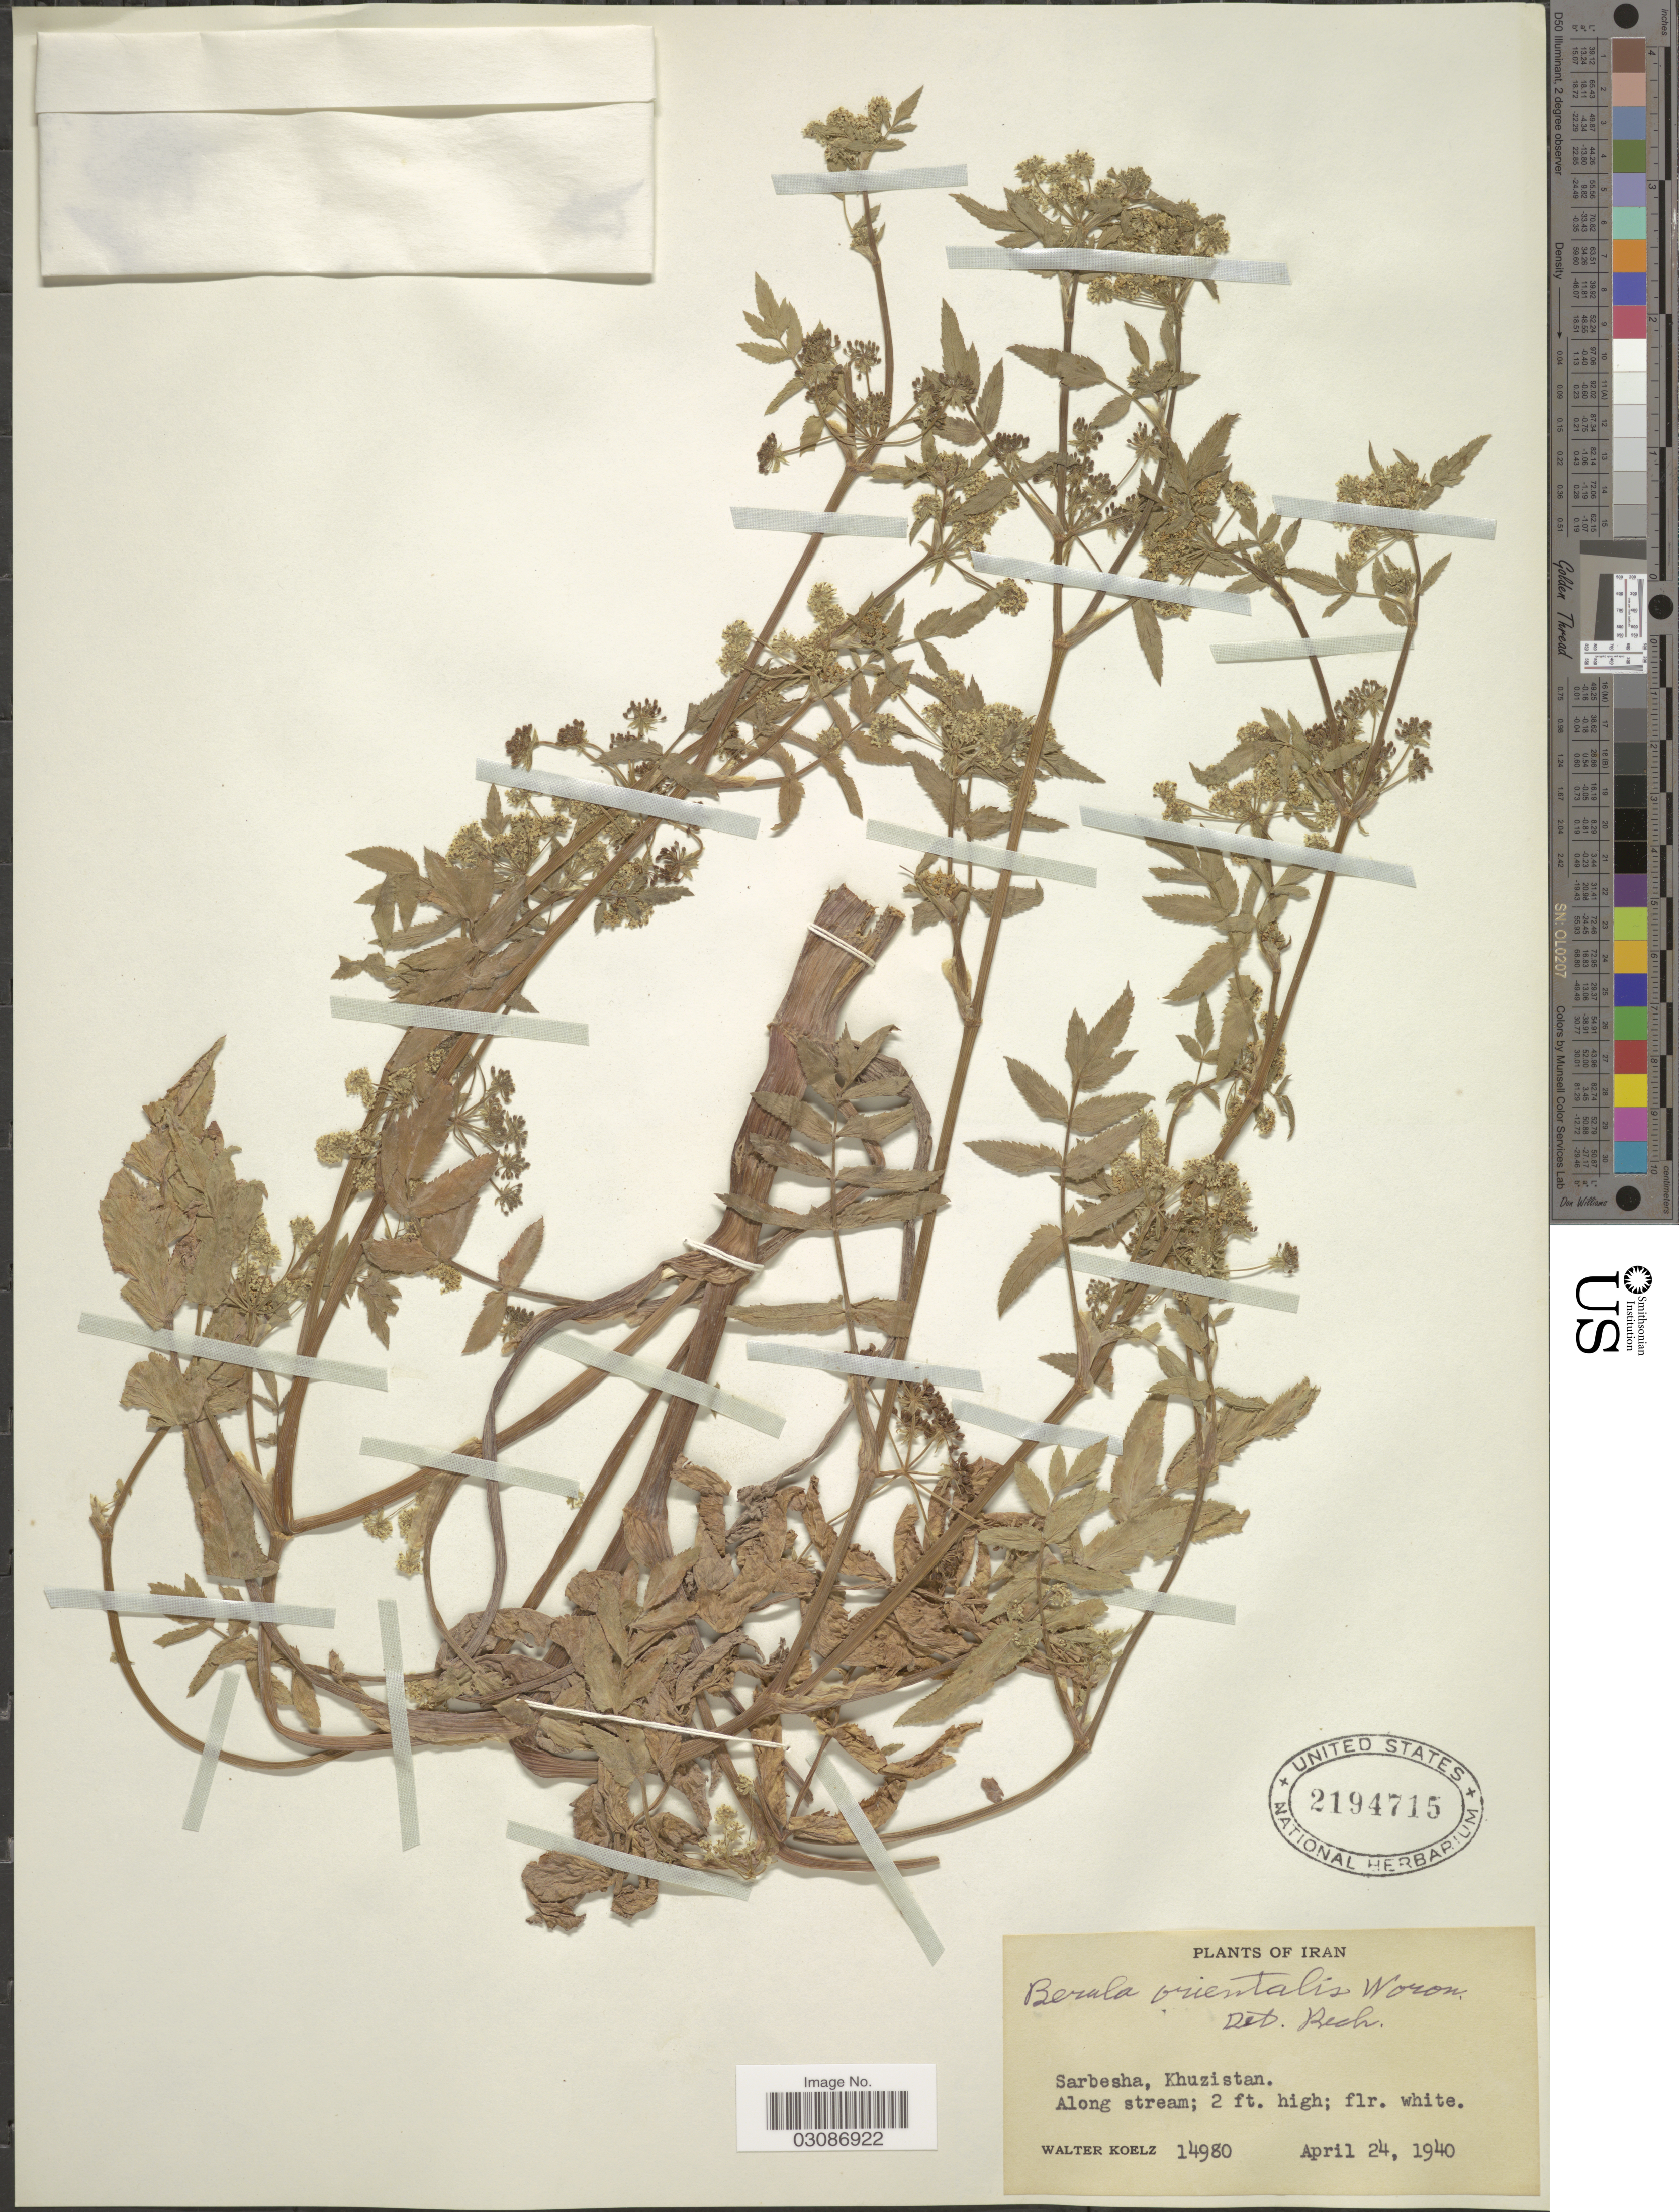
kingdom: Plantae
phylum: Tracheophyta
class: Magnoliopsida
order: Apiales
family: Apiaceae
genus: Berula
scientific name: Berula orientalis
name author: Woronow ex Schischk.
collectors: W. N. Koelz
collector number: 14980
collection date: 1940-04-24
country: Iran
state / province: Khuzestan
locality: Sarbesha, Khuzistan.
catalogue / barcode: US 2194715